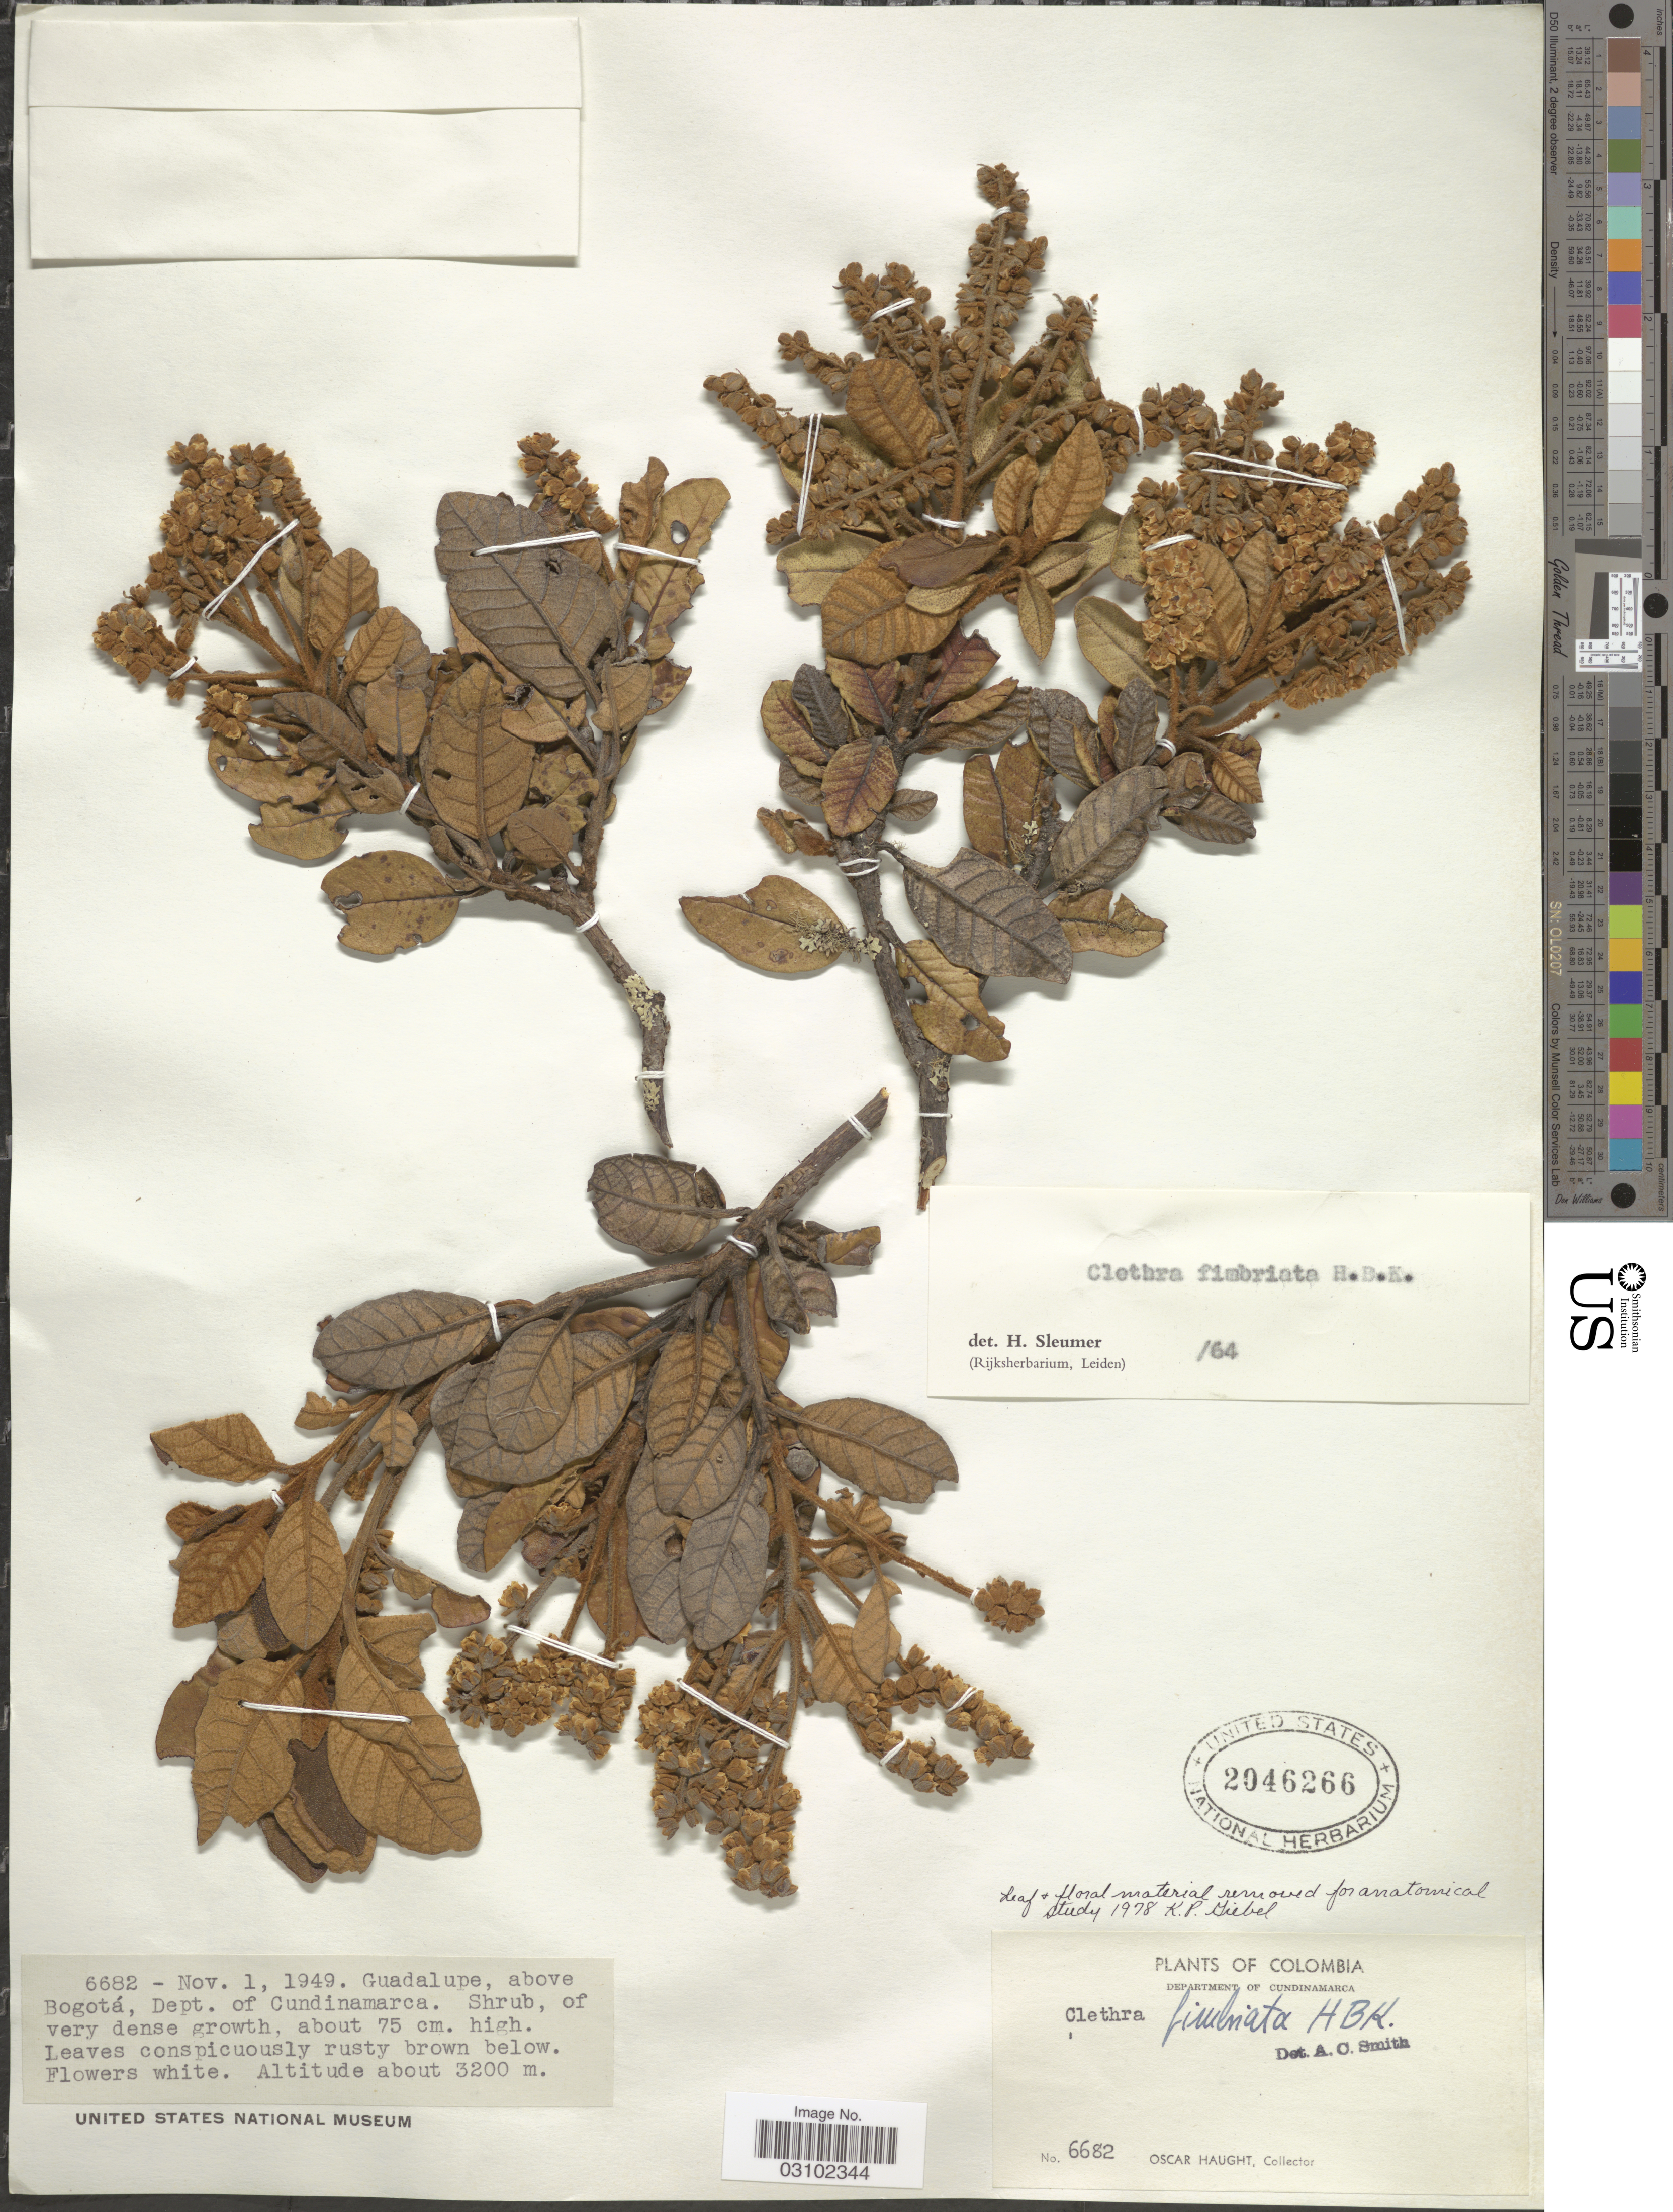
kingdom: Plantae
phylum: Tracheophyta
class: Magnoliopsida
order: Ericales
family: Clethraceae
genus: Clethra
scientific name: Clethra fimbriata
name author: Kunth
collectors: O. L. Haught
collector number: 6682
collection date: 1949-11-01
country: Colombia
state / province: Cundinamarca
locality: Department of Cundinamarca, Guadalupe, above Bogotá.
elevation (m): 3200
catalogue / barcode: US 2046266